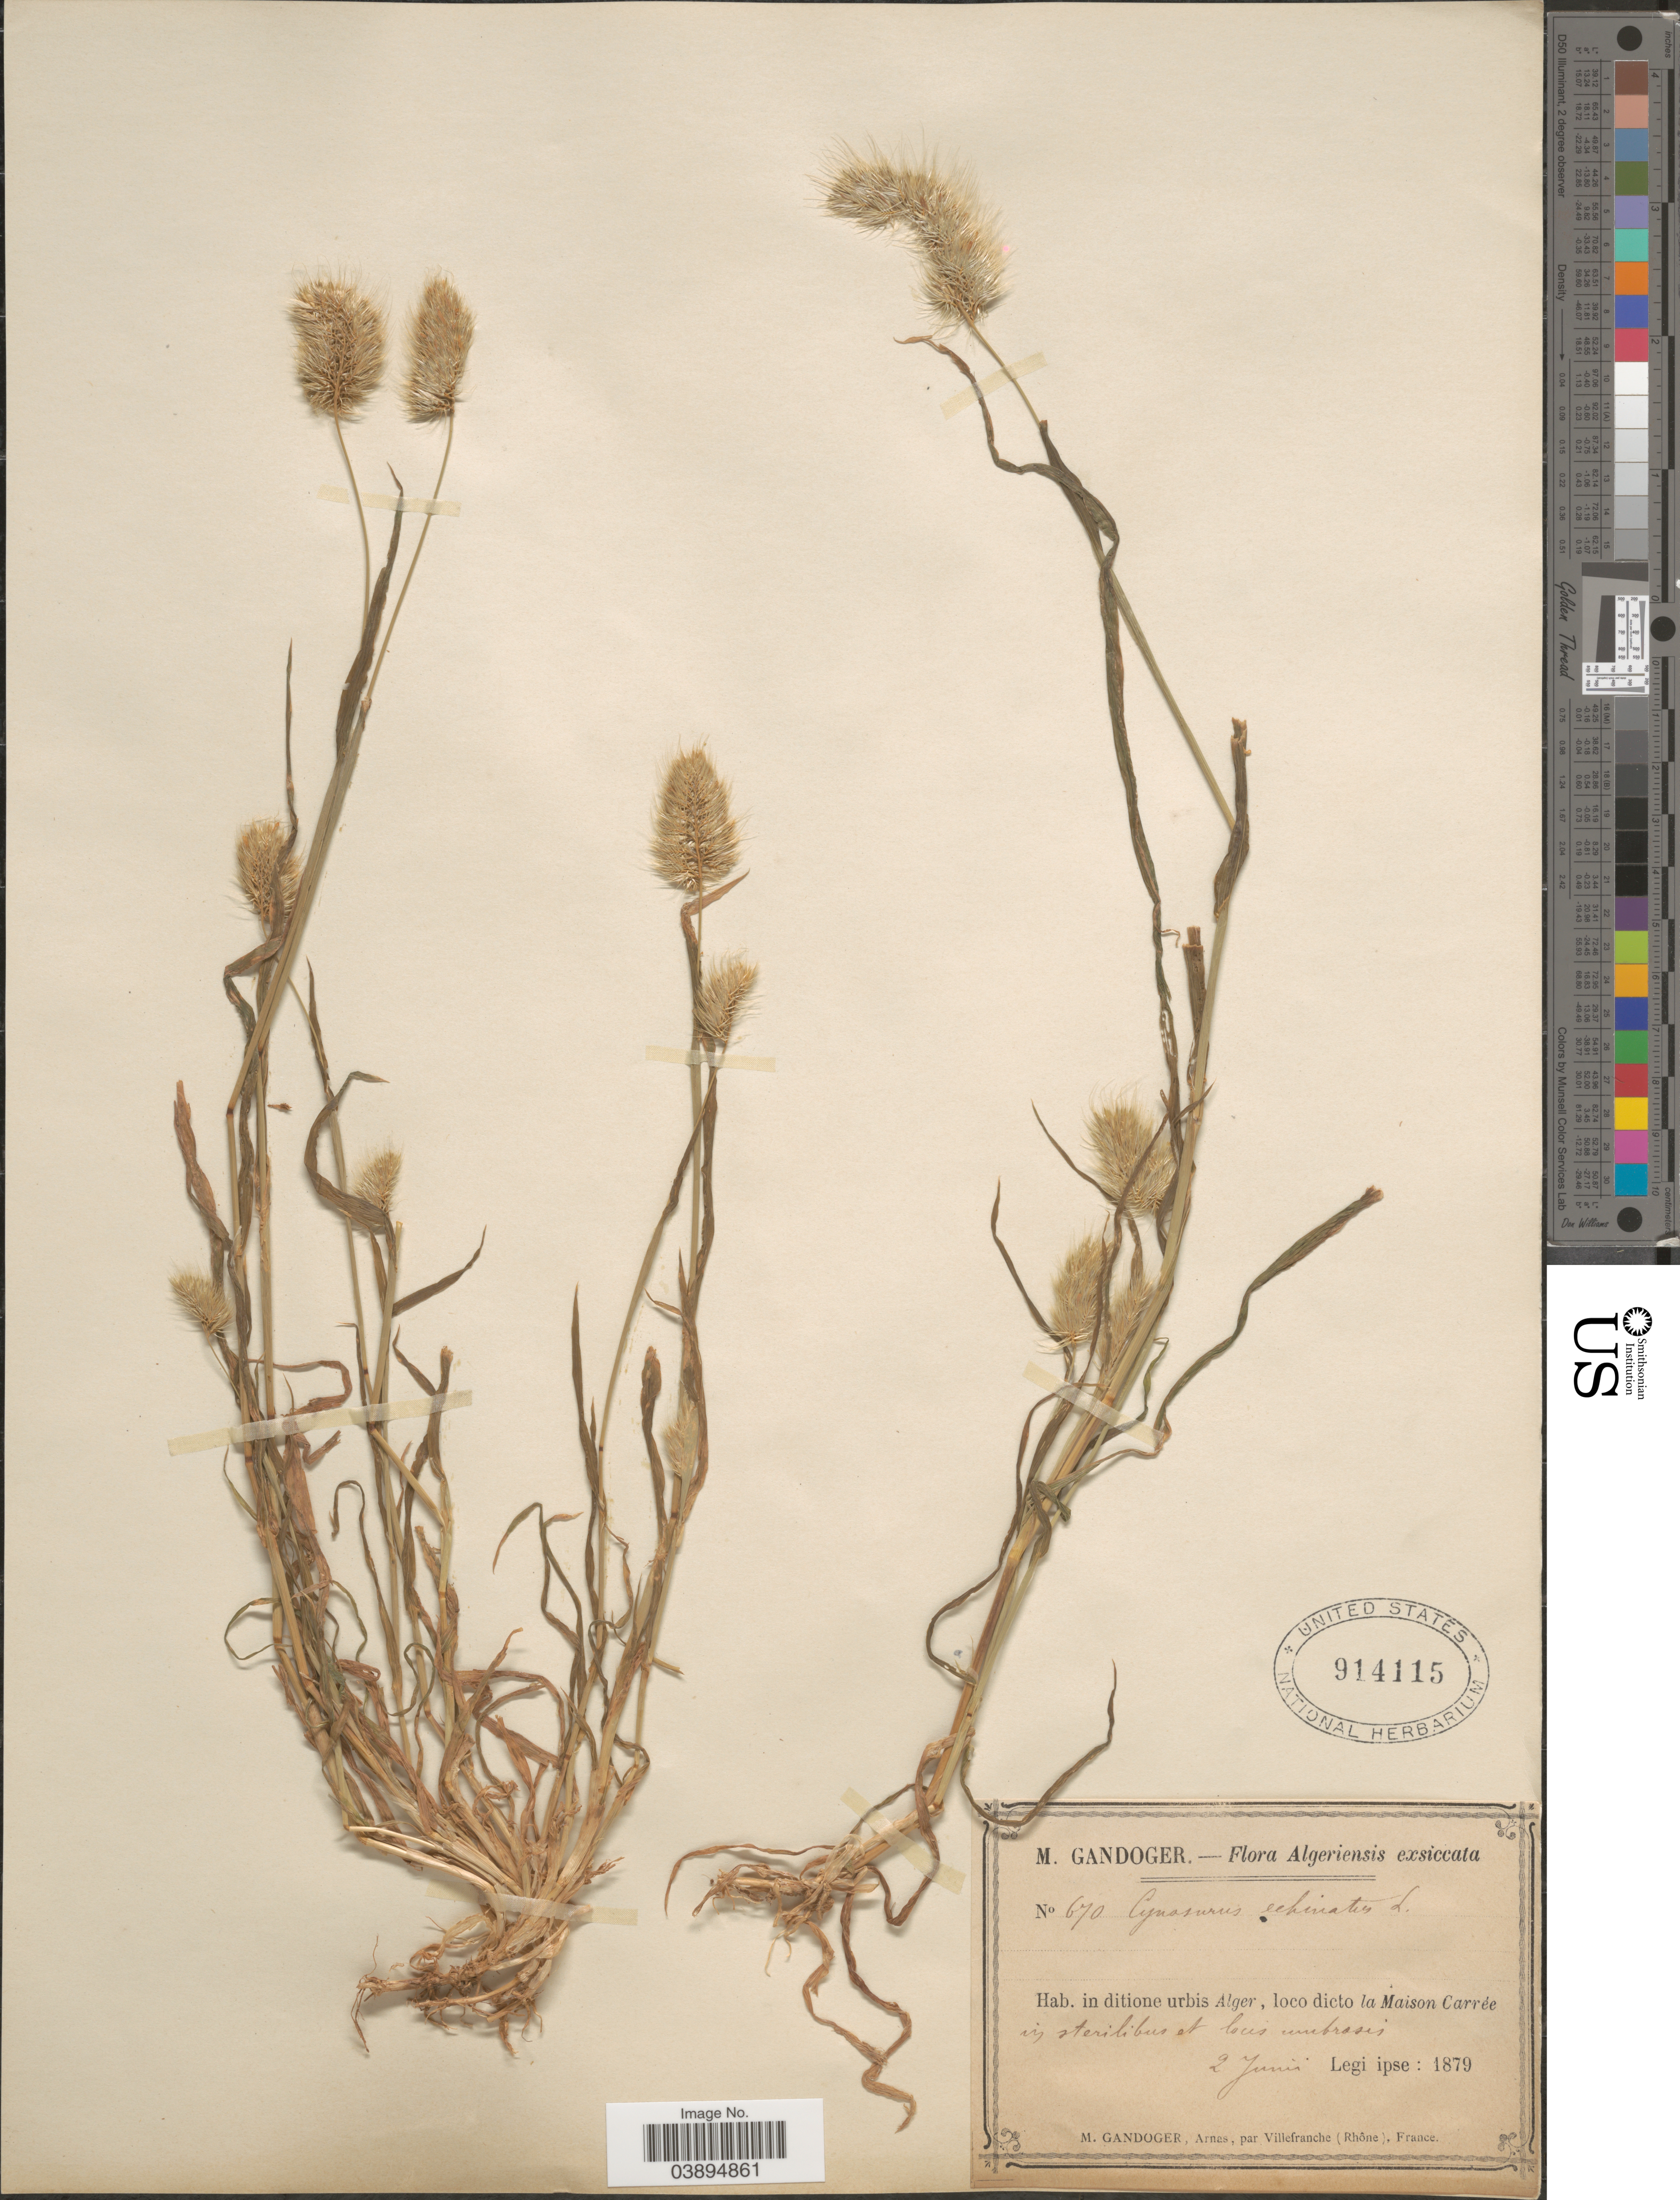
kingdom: Plantae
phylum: Tracheophyta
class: Liliopsida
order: Poales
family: Poaceae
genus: Cynosurus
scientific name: Cynosurus echinatus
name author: L.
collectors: M. Gandoger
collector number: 670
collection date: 1879-06-02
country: Algeria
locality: Algeriensis. In ditione urbis Alger, loco dicto la Maison Carrée in sterilibus et locis umbrosis.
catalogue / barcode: US 914115